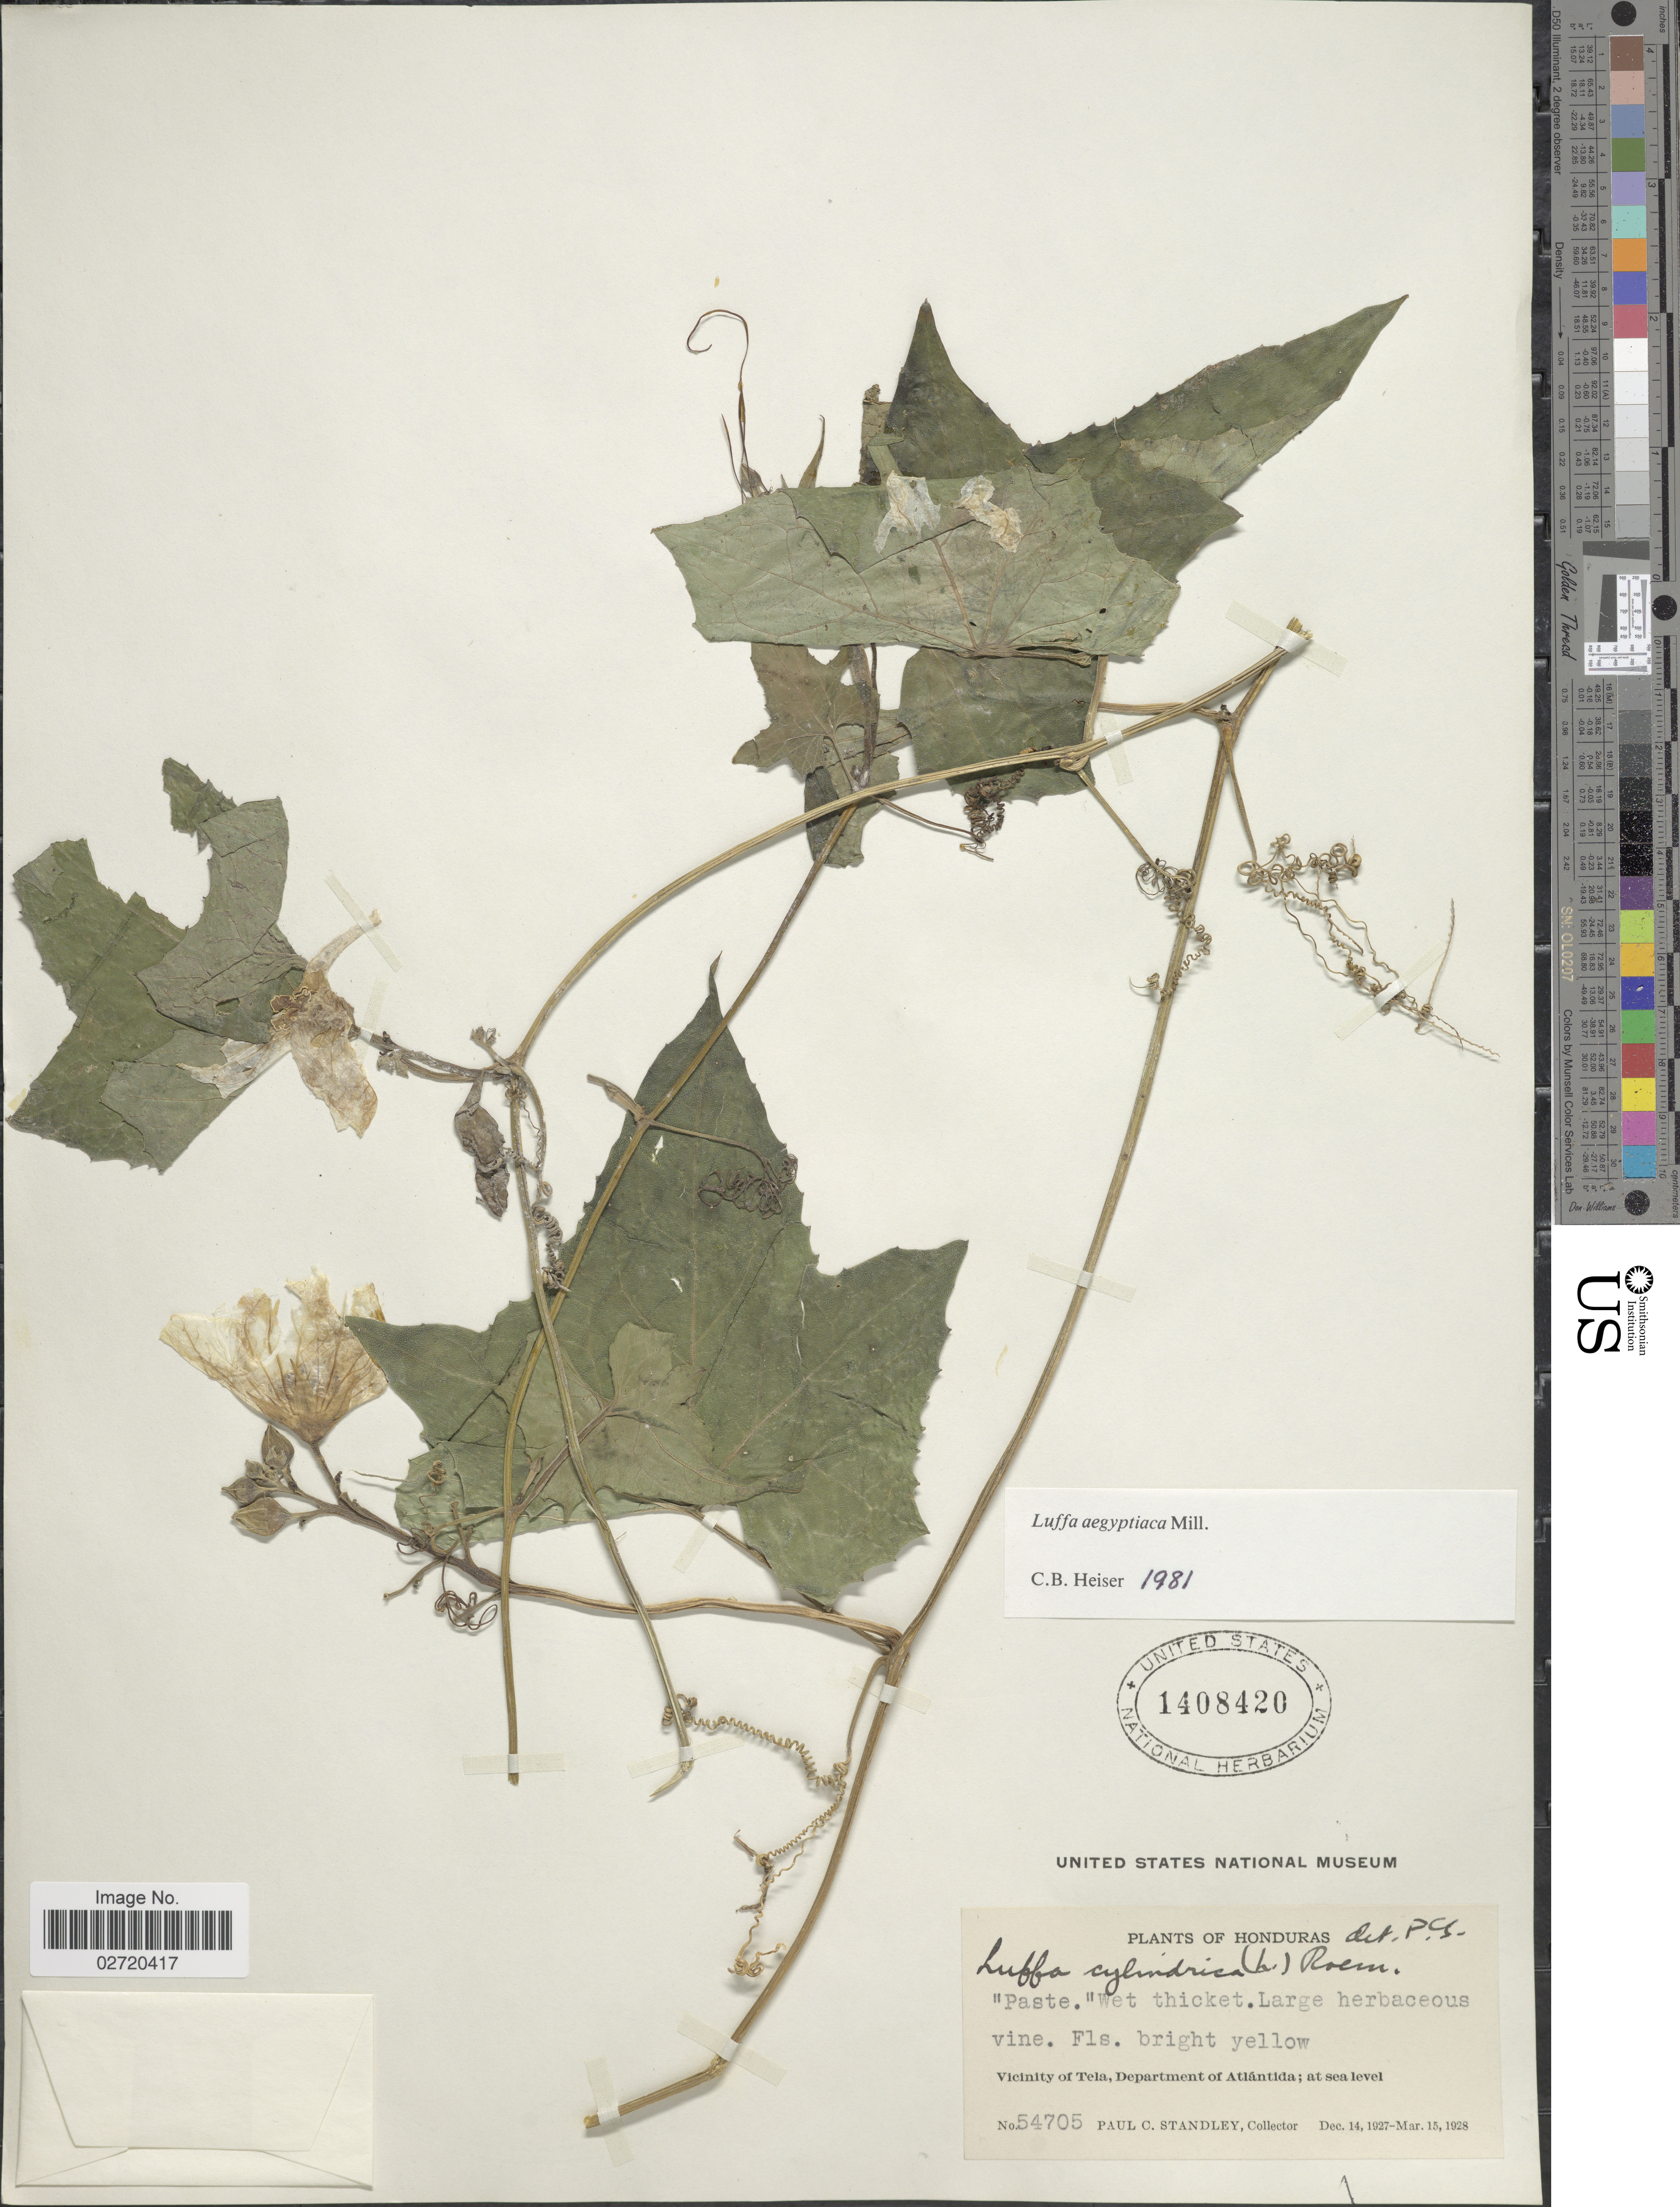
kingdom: Plantae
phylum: Tracheophyta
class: Magnoliopsida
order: Cucurbitales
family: Cucurbitaceae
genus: Luffa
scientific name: Luffa aegyptiaca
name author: Mill.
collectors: P. C. Standley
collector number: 54705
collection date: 1927-12-14/1928-03-15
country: Honduras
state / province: Atlántida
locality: Vicinity of Tela, Department of Atlantida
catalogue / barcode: US 1408420